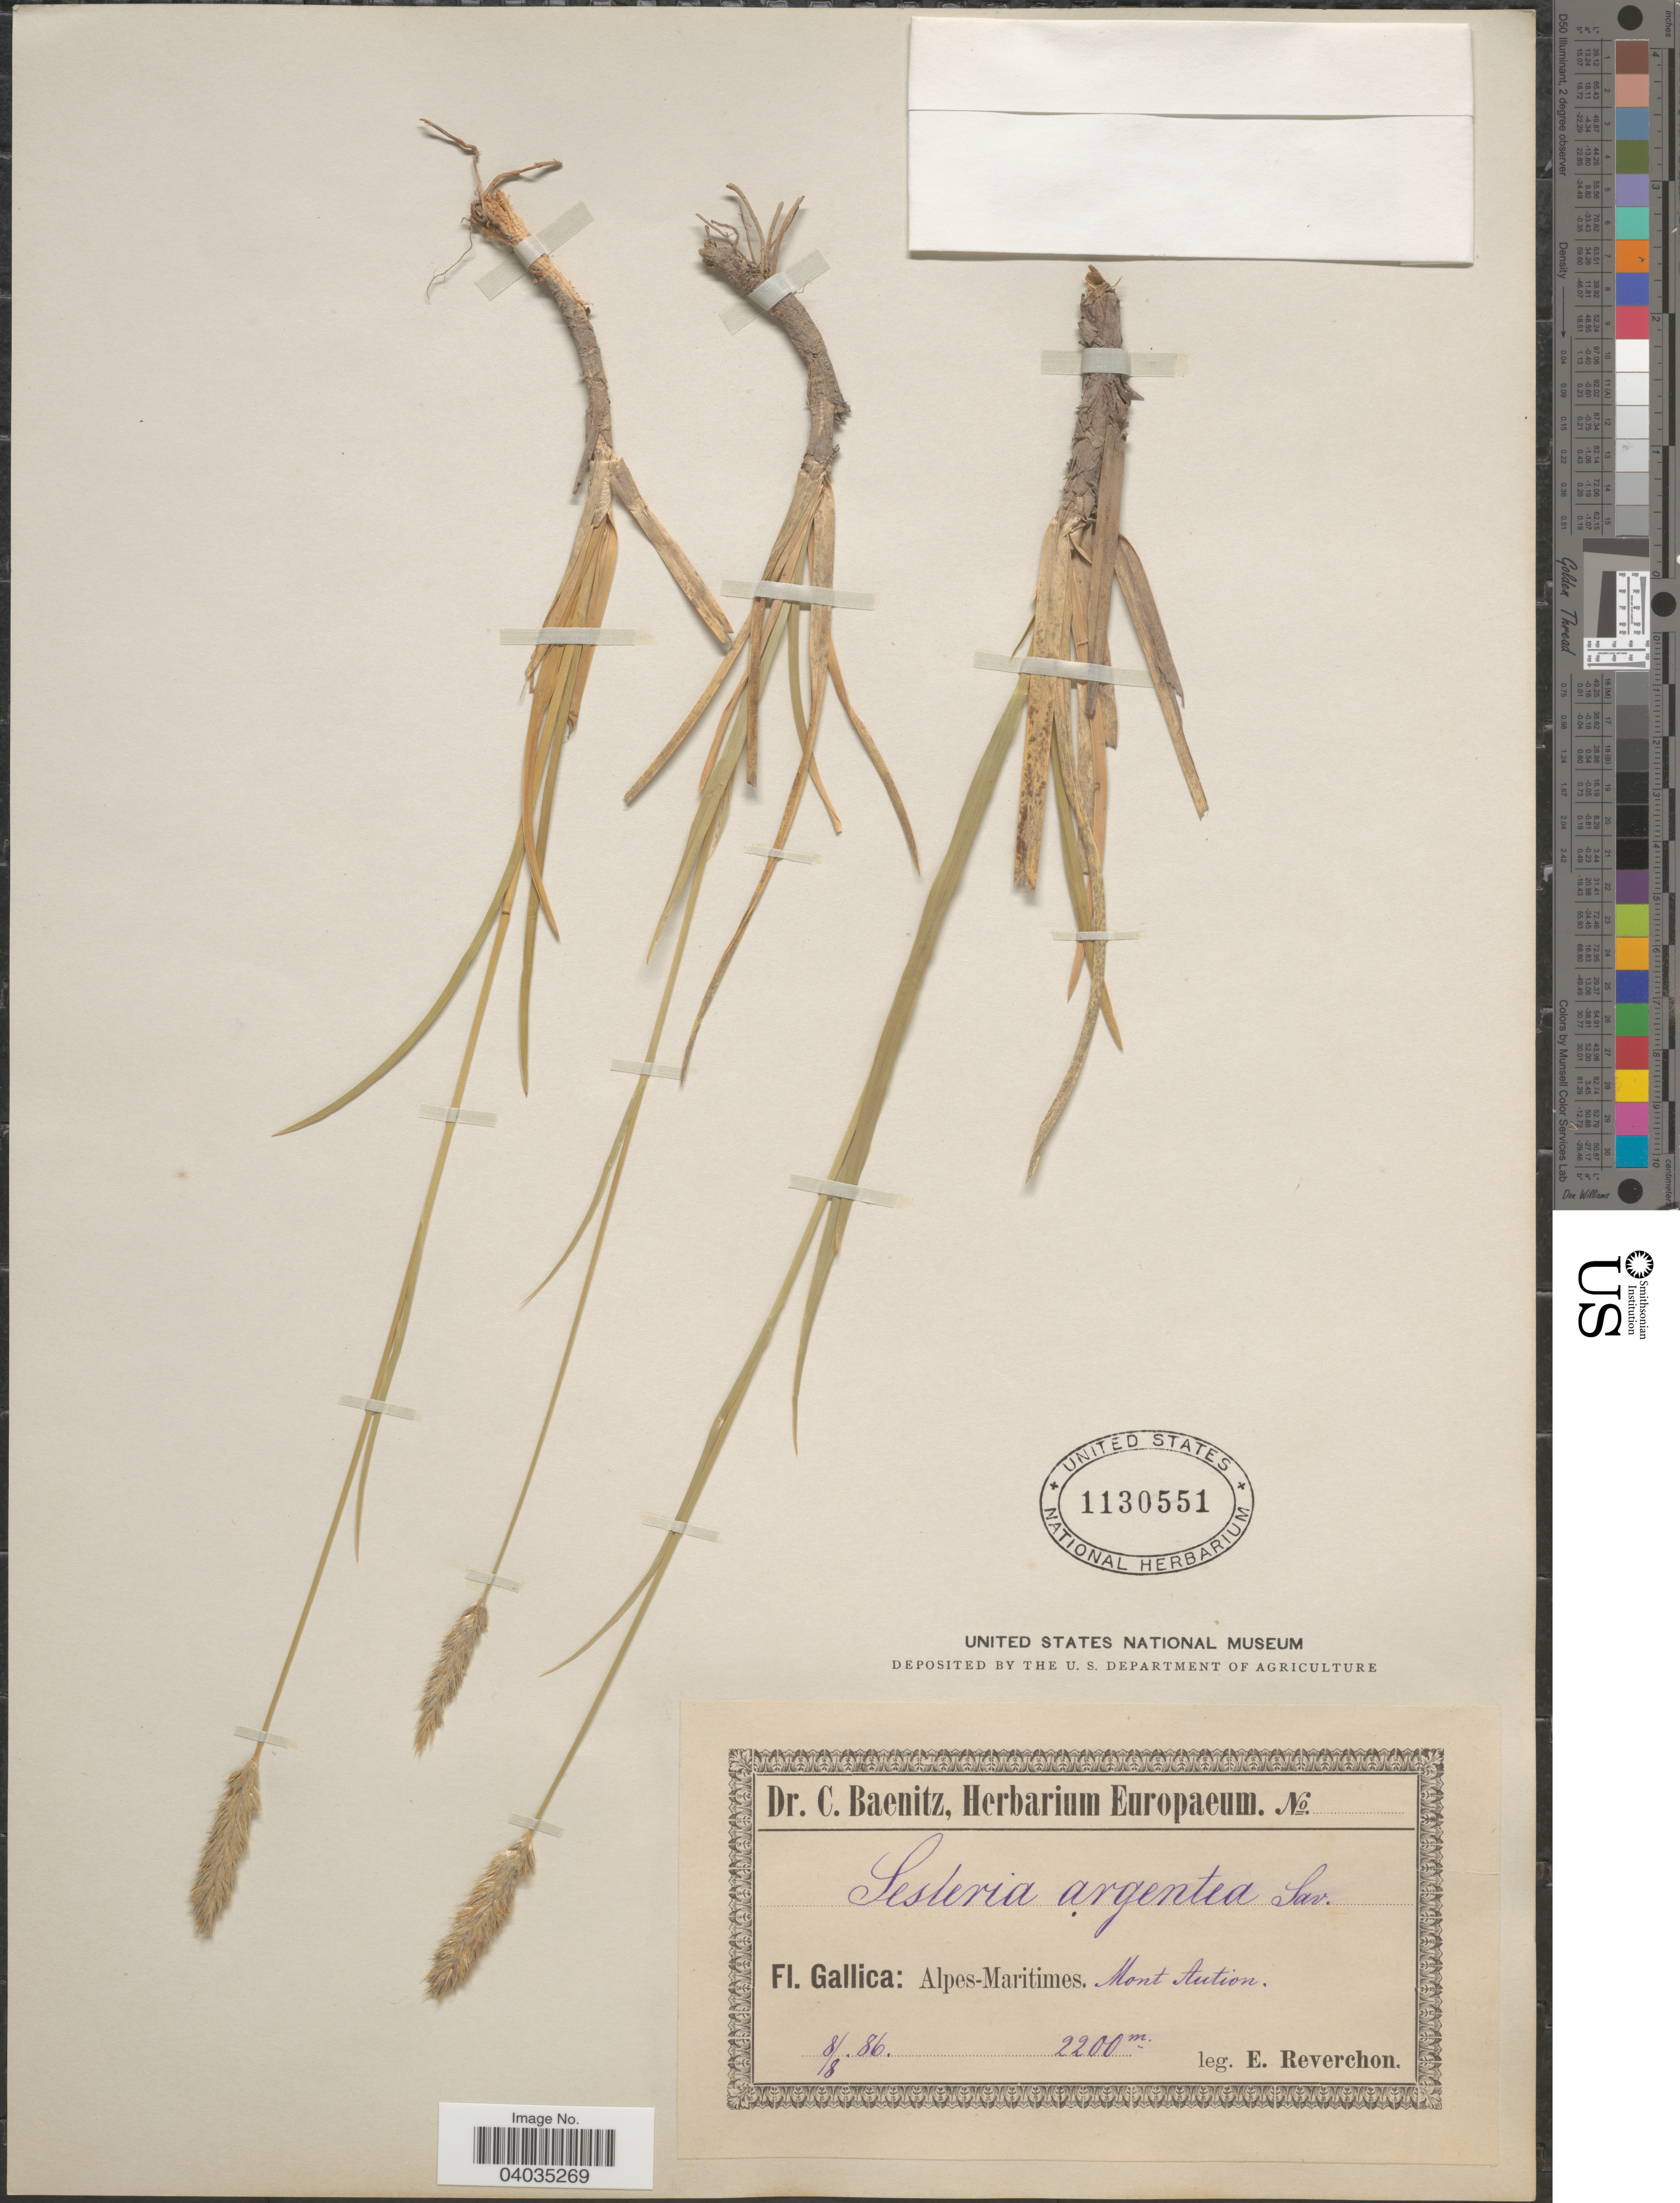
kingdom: Plantae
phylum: Tracheophyta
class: Liliopsida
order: Poales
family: Poaceae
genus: Sesleria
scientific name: Sesleria argentea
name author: (Savi) Savi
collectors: E. Reverchon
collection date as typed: Transcribed d/m/y: 8/8/86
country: France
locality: Gallica: Alpes-Maritimes. Mont Aution.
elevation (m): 2200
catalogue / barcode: US 1130551